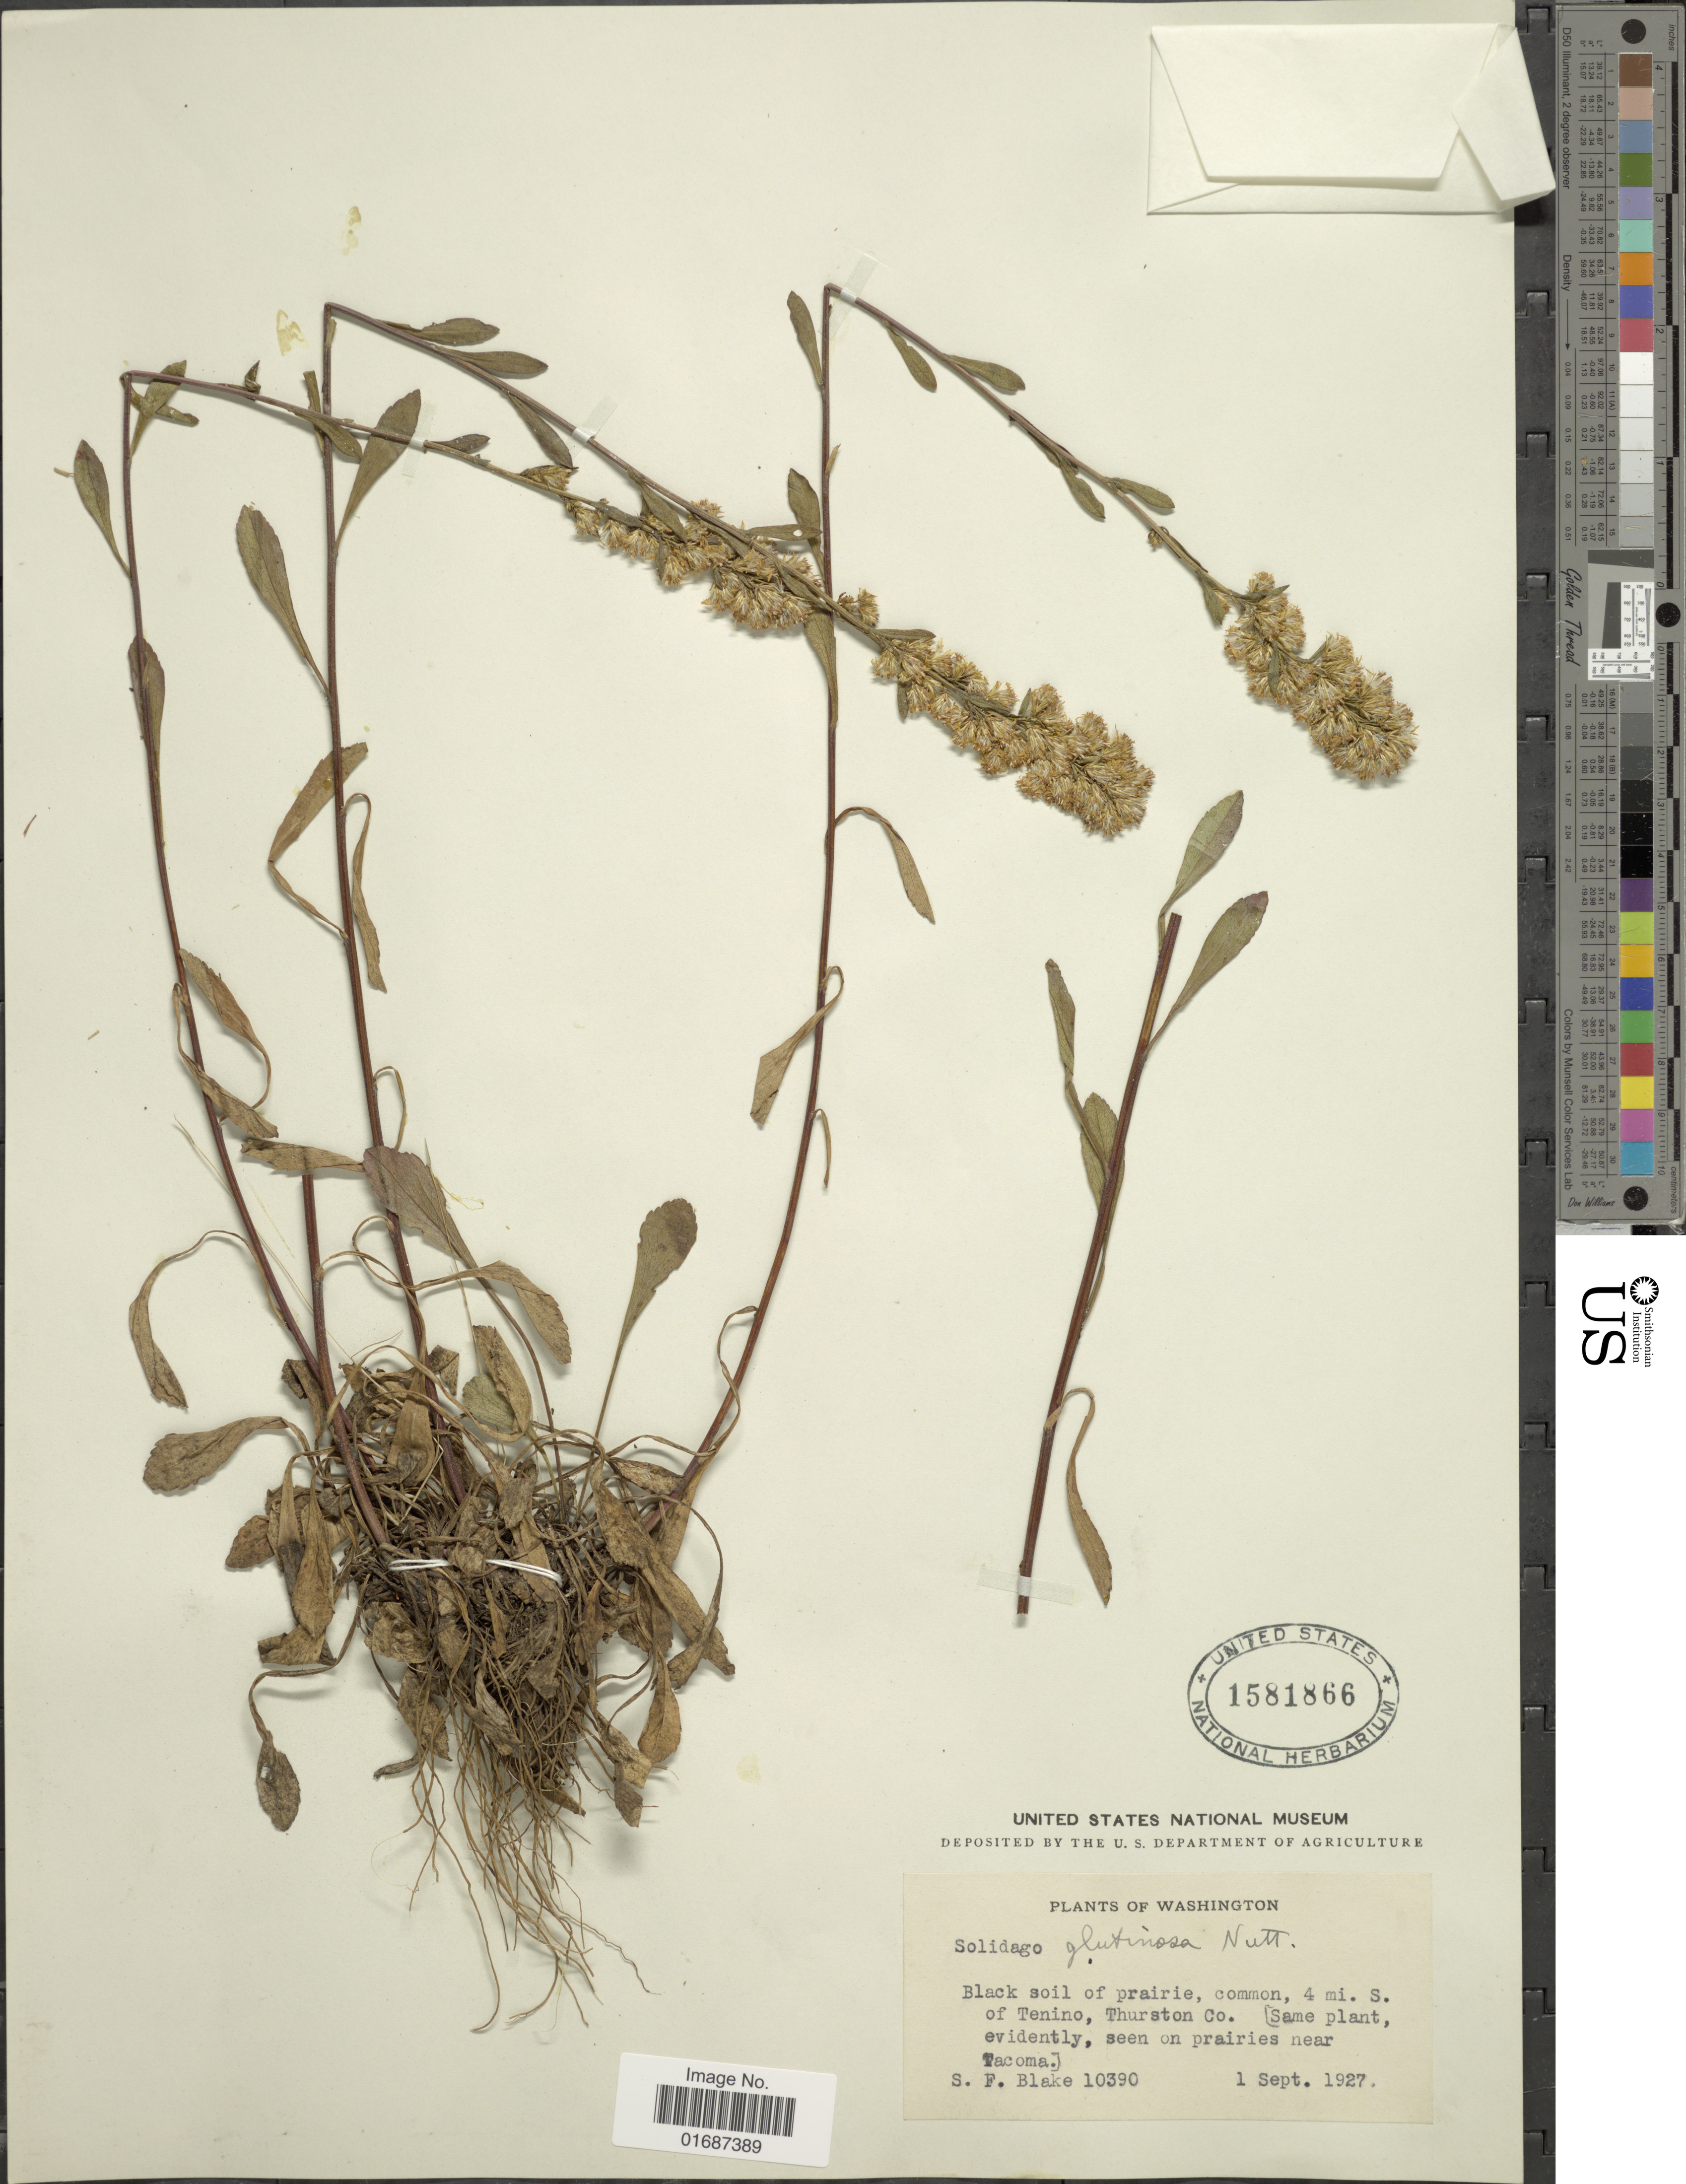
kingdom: Plantae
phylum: Tracheophyta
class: Magnoliopsida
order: Asterales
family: Asteraceae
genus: Solidago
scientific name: Solidago glutinosa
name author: Nutt.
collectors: S. Blake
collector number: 10390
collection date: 1927-09-01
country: United States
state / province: Washington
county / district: Thurston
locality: Black soil of prairie, common, 4 mi. S. of Tenino, Thurston Co.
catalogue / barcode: US 1581866